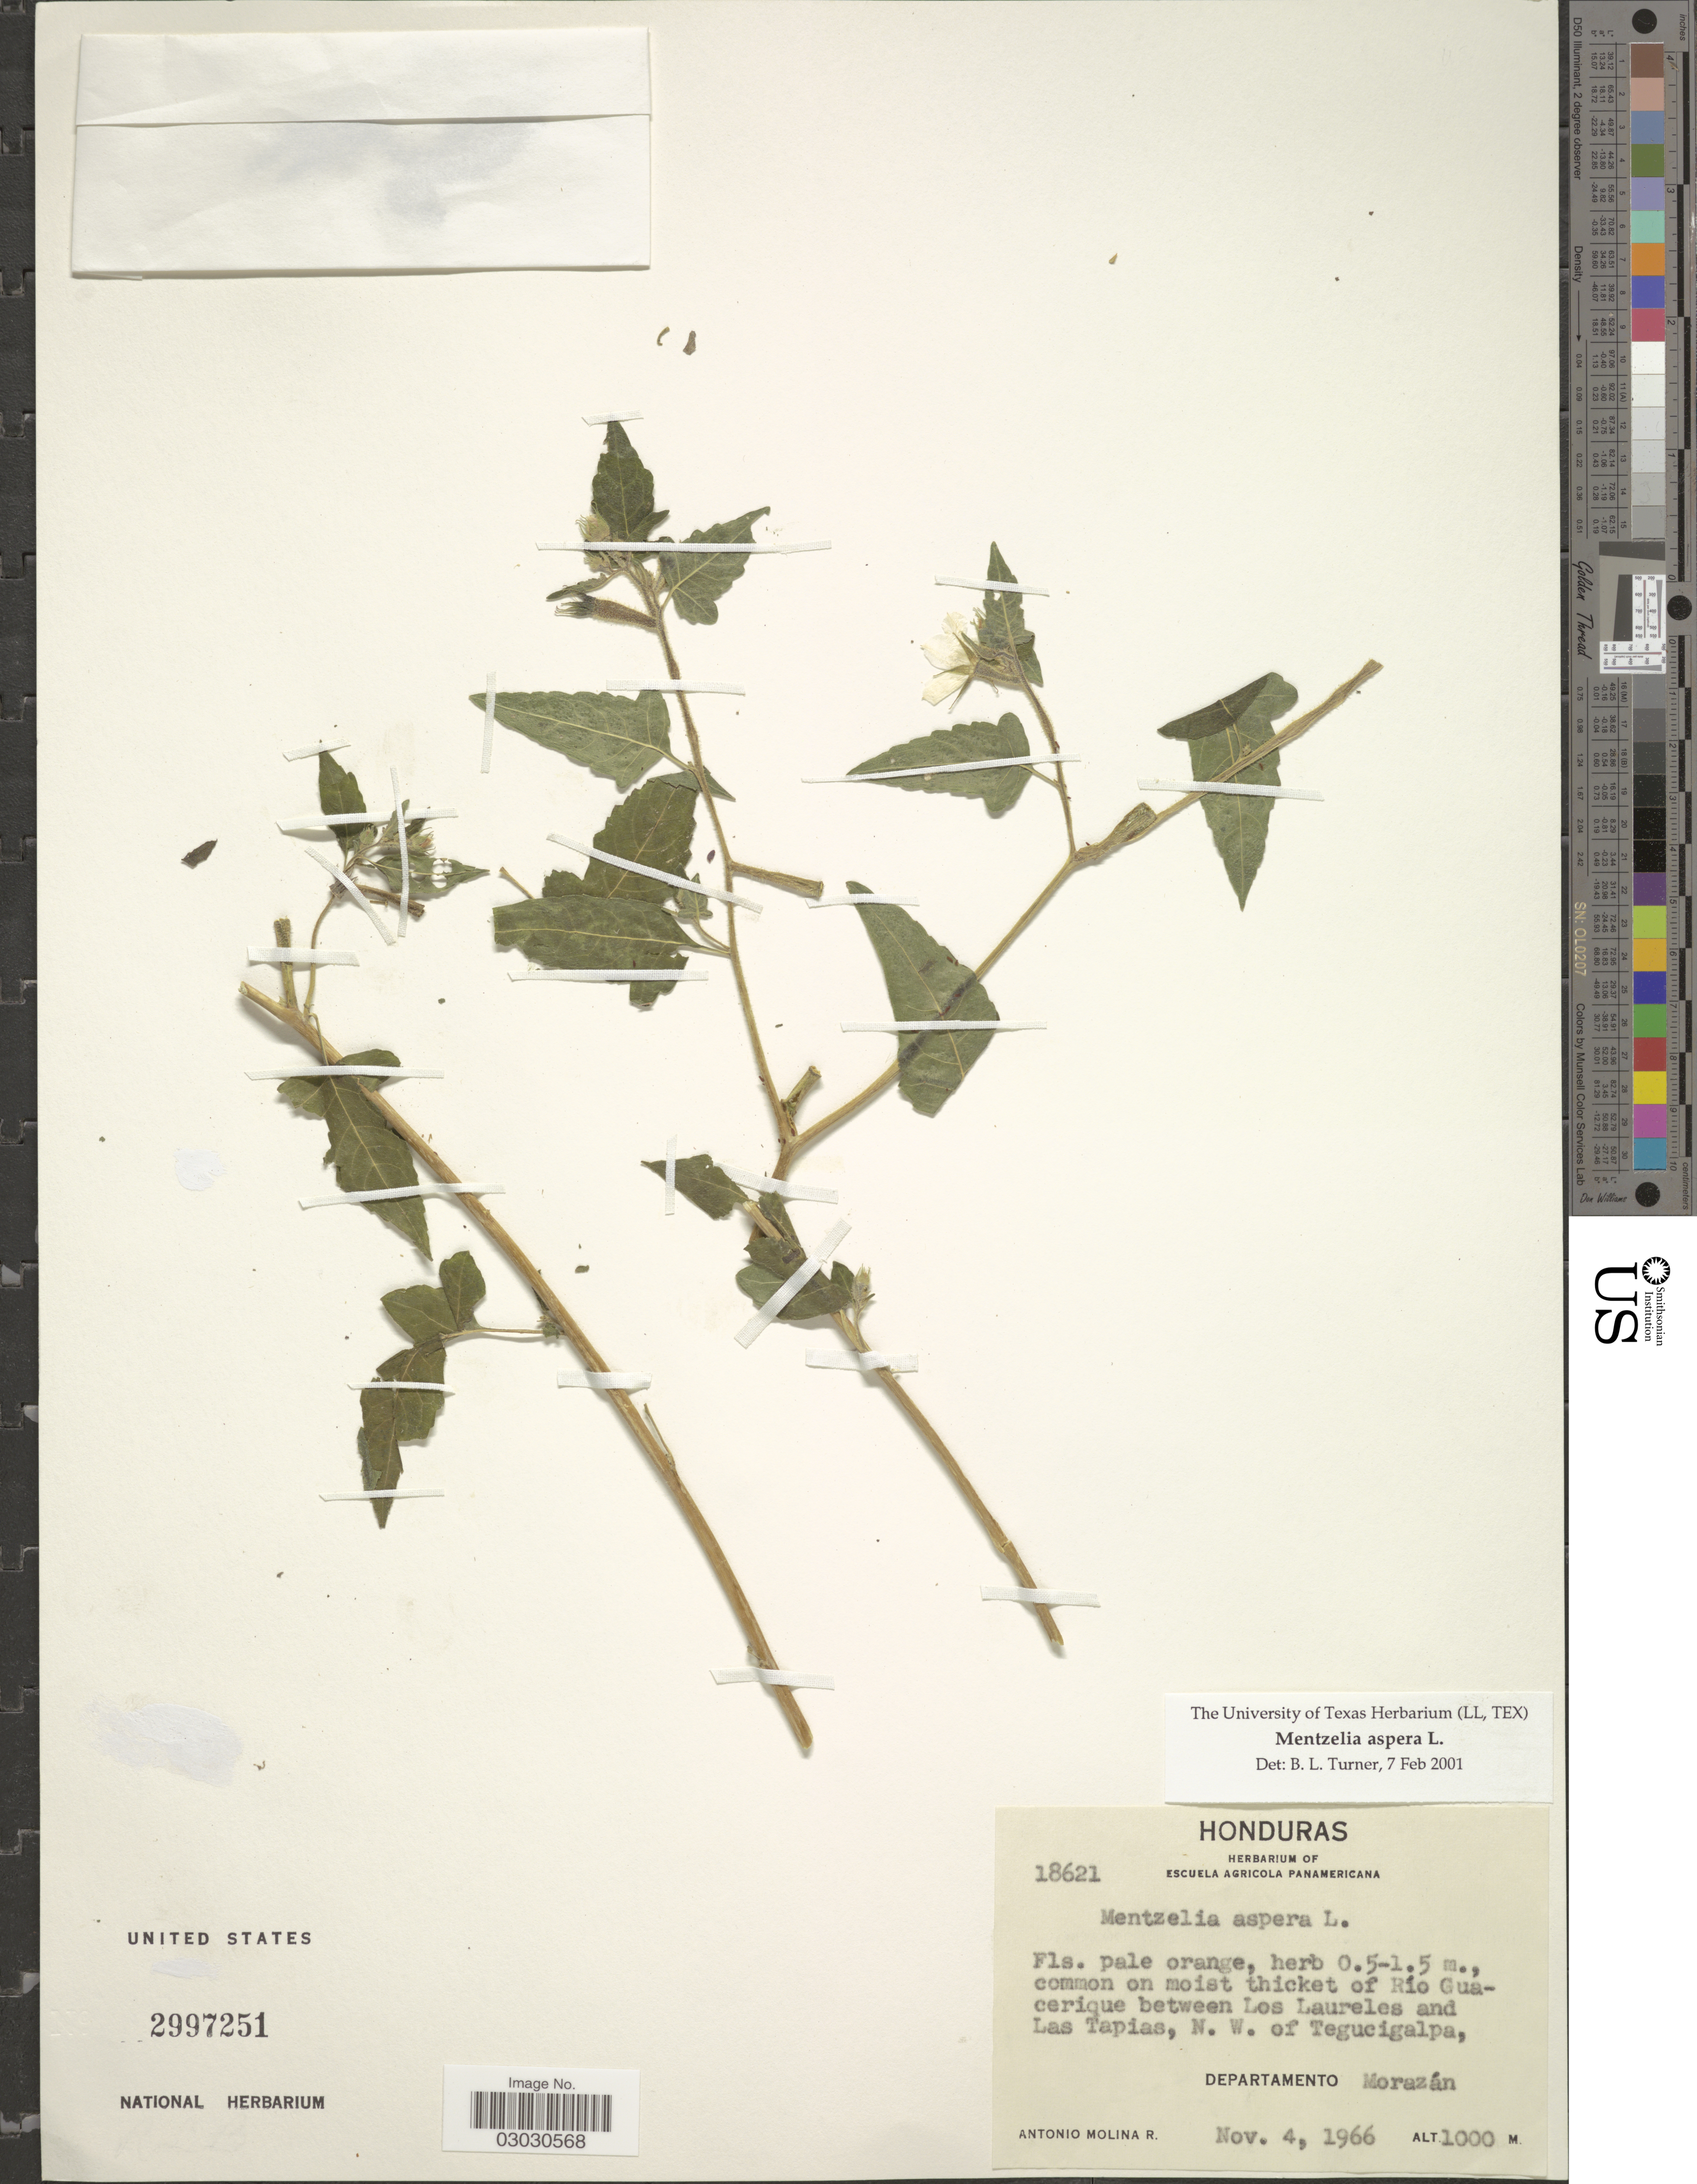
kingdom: Plantae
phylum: Tracheophyta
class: Magnoliopsida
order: Cornales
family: Loasaceae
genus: Mentzelia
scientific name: Mentzelia aspera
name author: L.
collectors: A. Molina R.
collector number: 18621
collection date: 1966-11-04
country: Honduras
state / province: Fco. Morazán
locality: On moist thicket of Río Guacerique between Los Laureles and Las Tapias, N. W. of Tegucigalpa, Departamento Morazán.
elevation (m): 1000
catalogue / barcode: US 2997251